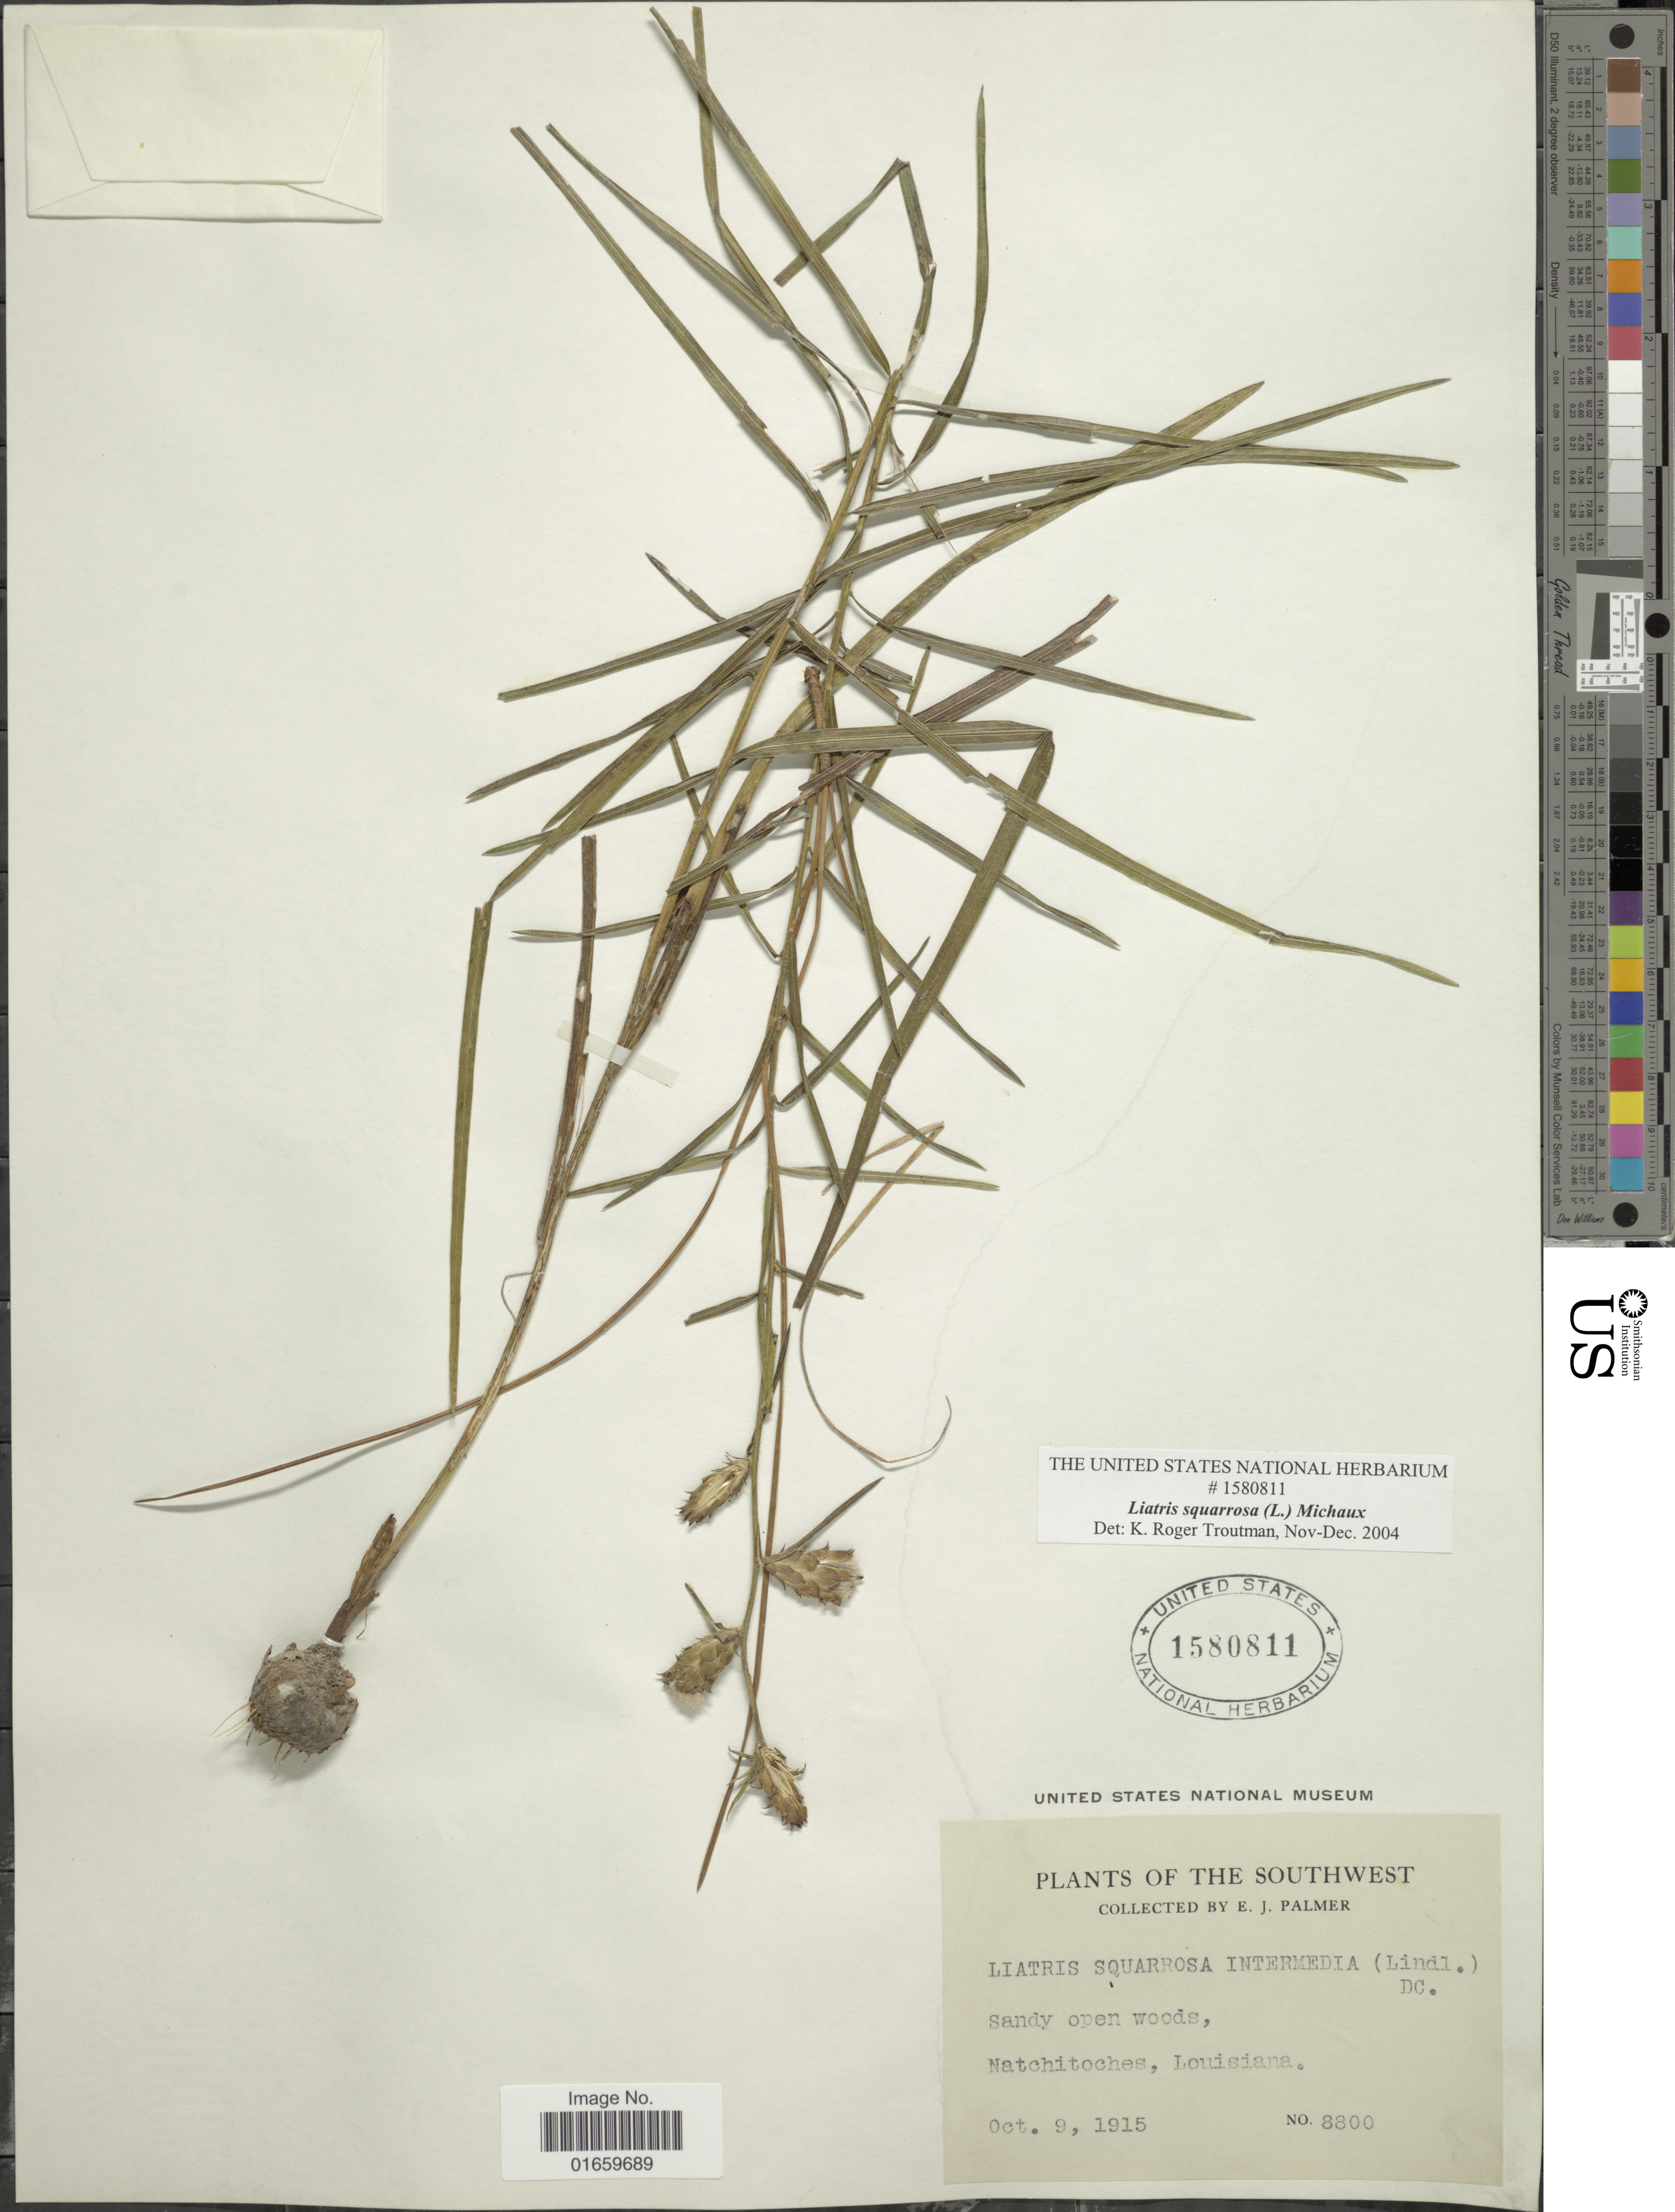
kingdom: Plantae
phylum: Tracheophyta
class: Magnoliopsida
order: Asterales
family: Asteraceae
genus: Liatris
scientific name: Liatris squarrosa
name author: (L.) Michx.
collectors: E. J. Palmer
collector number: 8800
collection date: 1915-10-09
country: United States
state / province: Louisiana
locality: Southwest, Natchitoches, Lousiana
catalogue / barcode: US 1580811